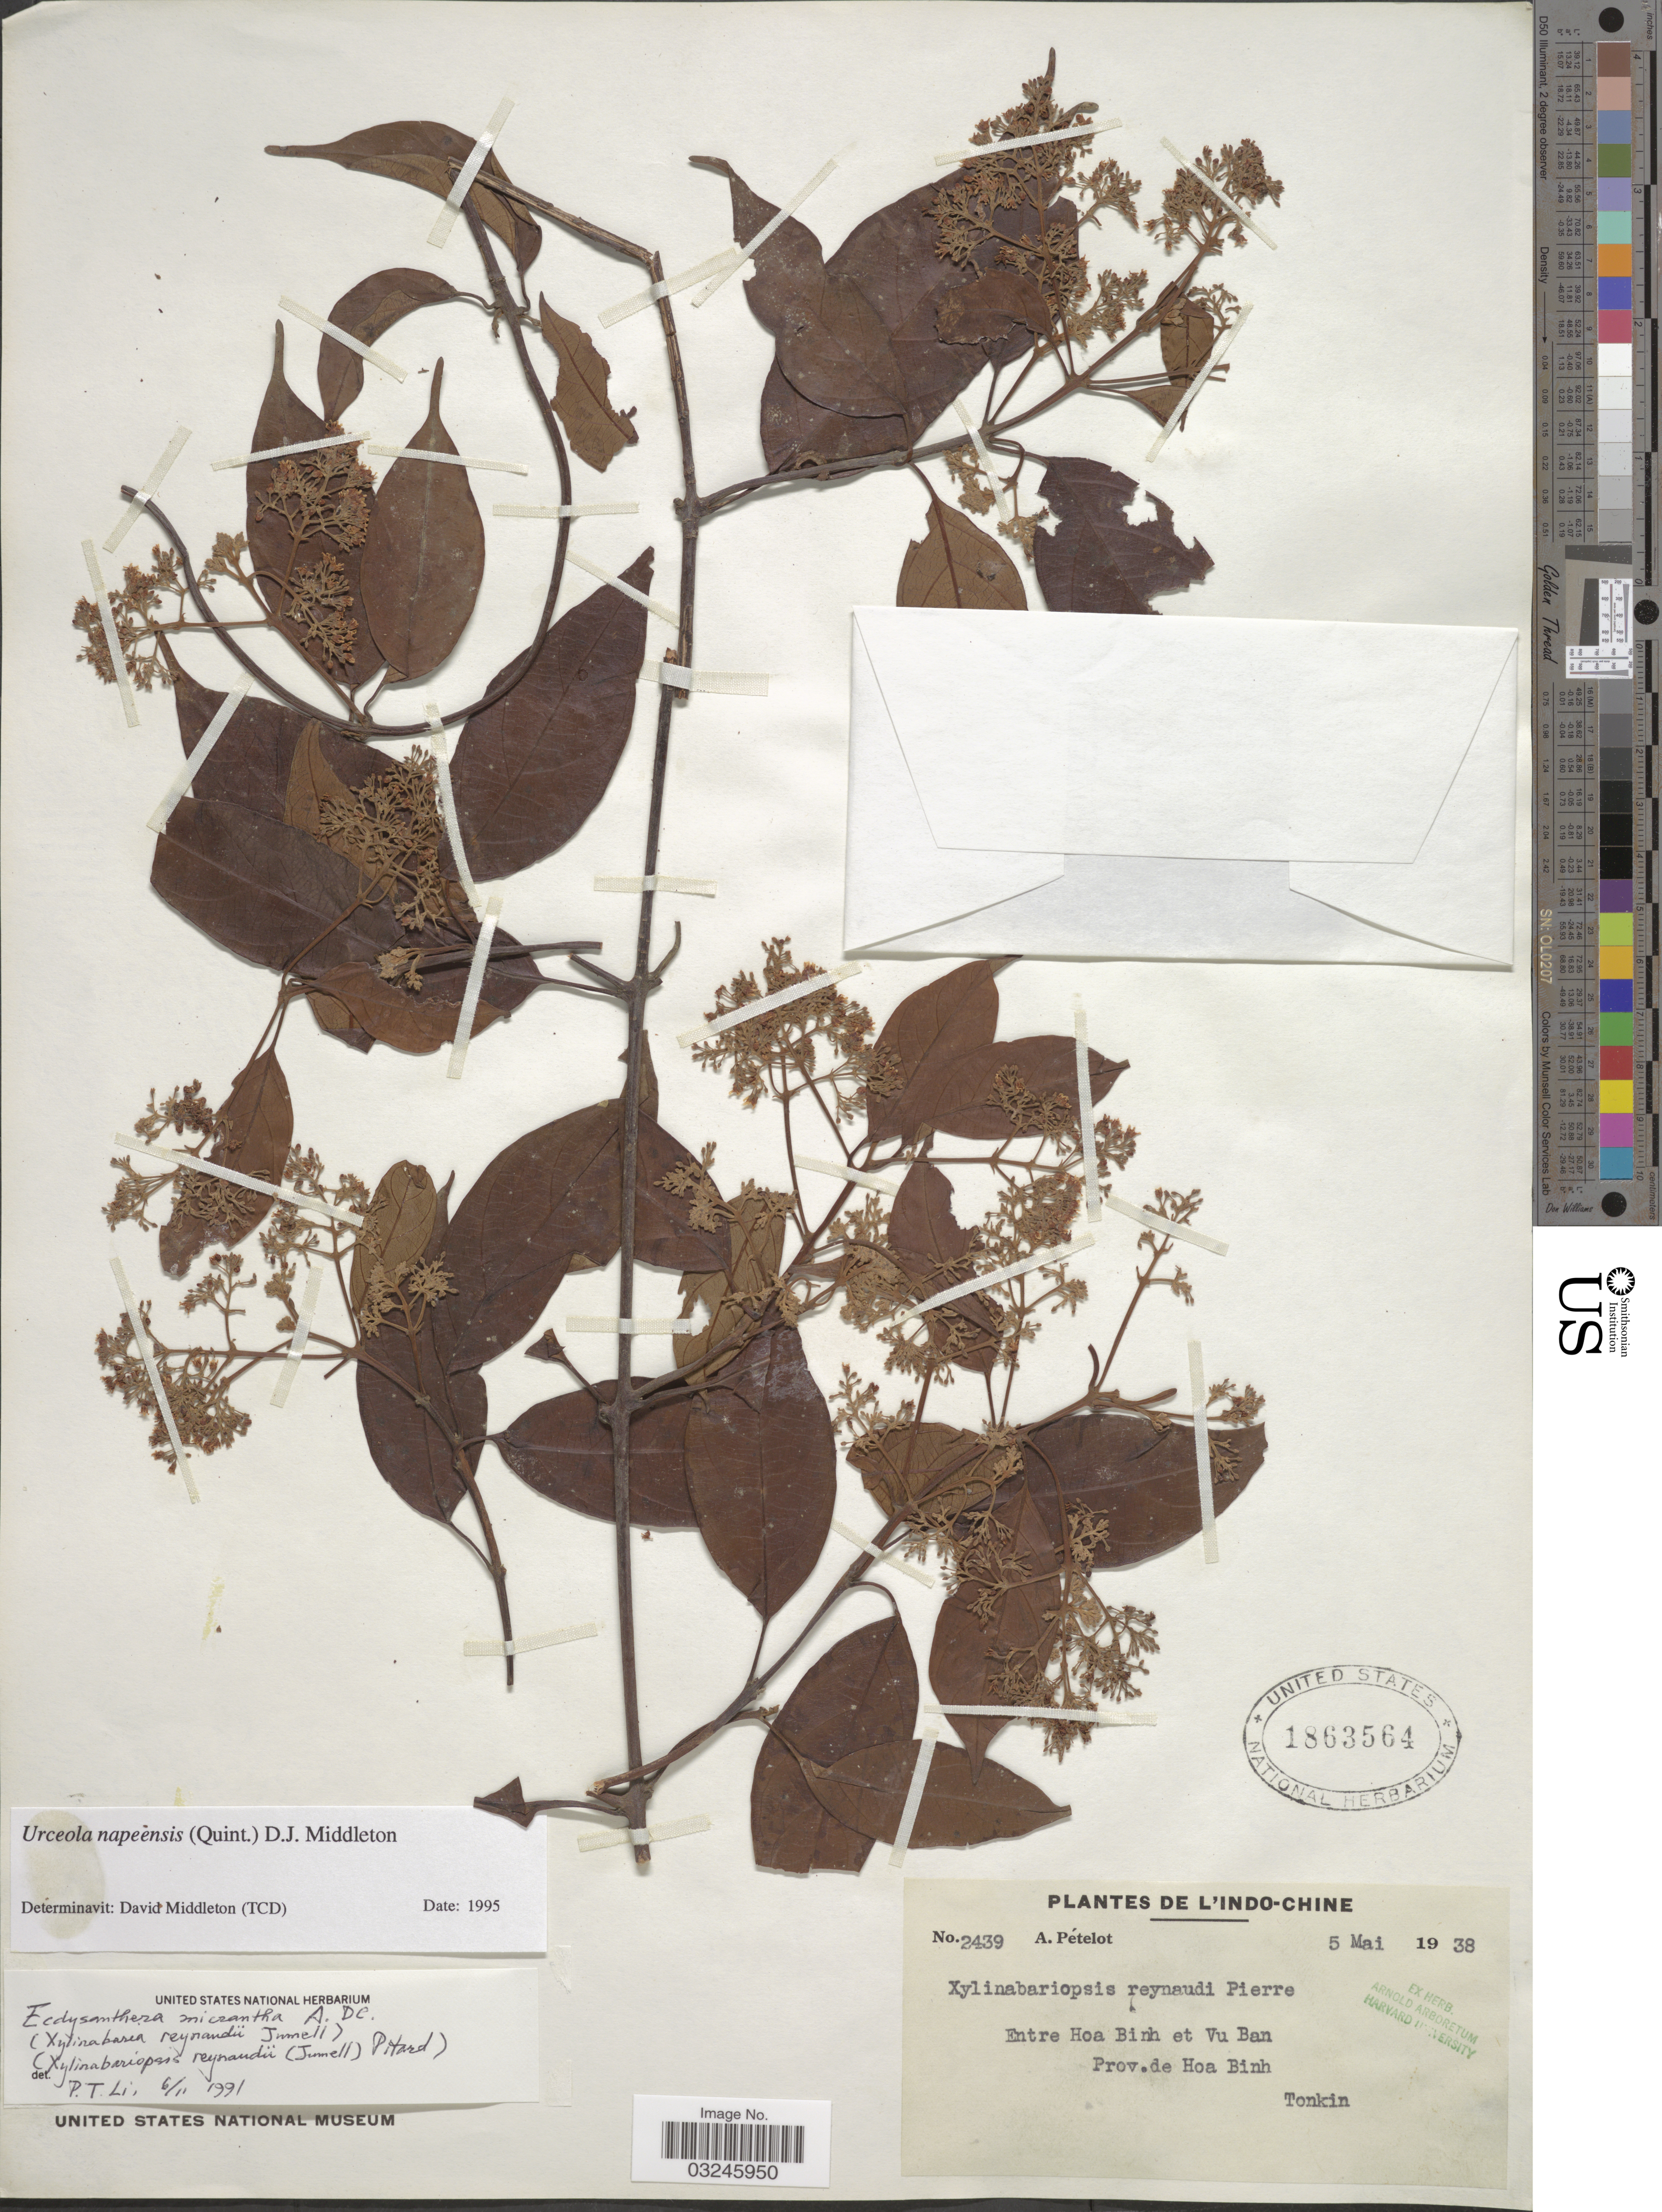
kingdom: Plantae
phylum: Tracheophyta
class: Magnoliopsida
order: Gentianales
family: Apocynaceae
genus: Urceola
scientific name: Urceola napeensis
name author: (Quintaret) D.J. Middleton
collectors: A. Petelot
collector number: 2439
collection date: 1938-05-05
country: Vietnam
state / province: Hoa Binh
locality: De L'Indo-Chine, Entre Hoa Binh et Vu Ban, Prov. de Hoa Binh.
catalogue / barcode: US 1863564